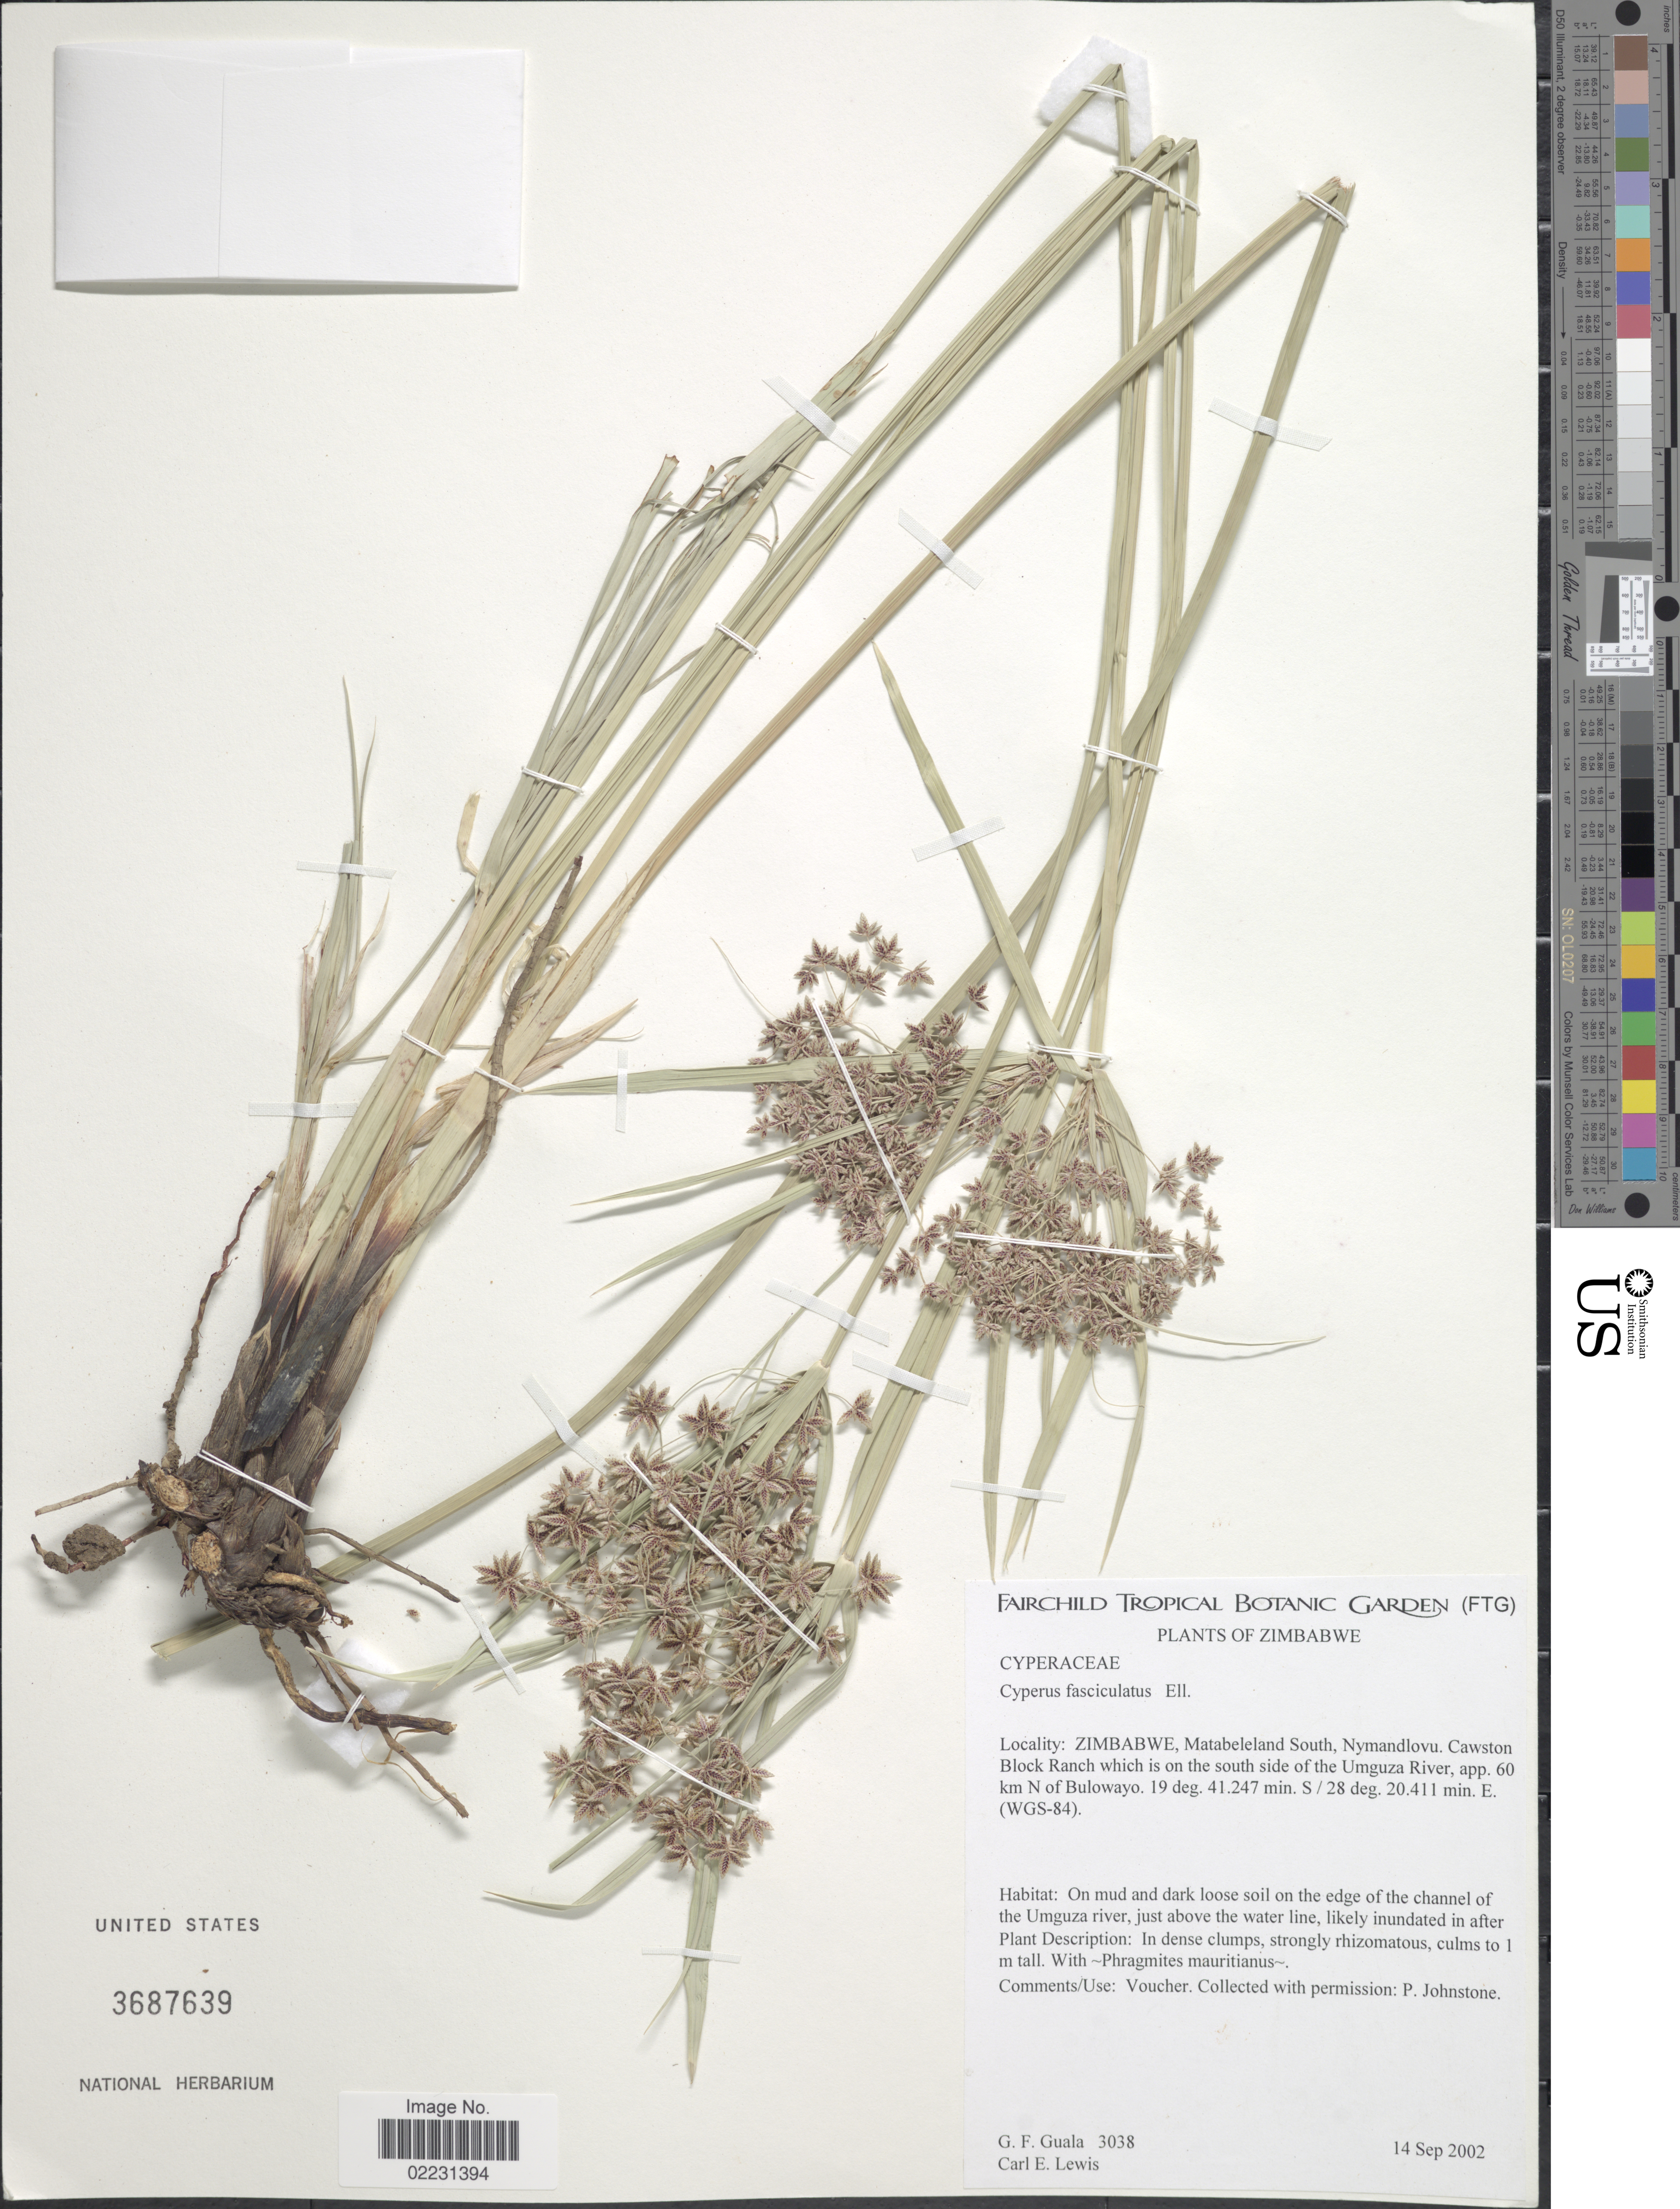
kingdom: Plantae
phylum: Tracheophyta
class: Liliopsida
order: Poales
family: Cyperaceae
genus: Cyperus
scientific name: Cyperus involucratus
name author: Rottb.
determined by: Strong, Mark T., (BOT), Smithsonian Institution - National Museum of Natural History (UNITED STATES)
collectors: G. Guala & C. Lewis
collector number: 3038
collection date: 2002-09-14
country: Zimbabwe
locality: Zimbabwe, Matabeleland South, Nymandlovu, Cawston Block Ranch which is on the south of the Umguza River. app 60 km N of Bulowayo. (WGS-84)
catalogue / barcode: US 3687639